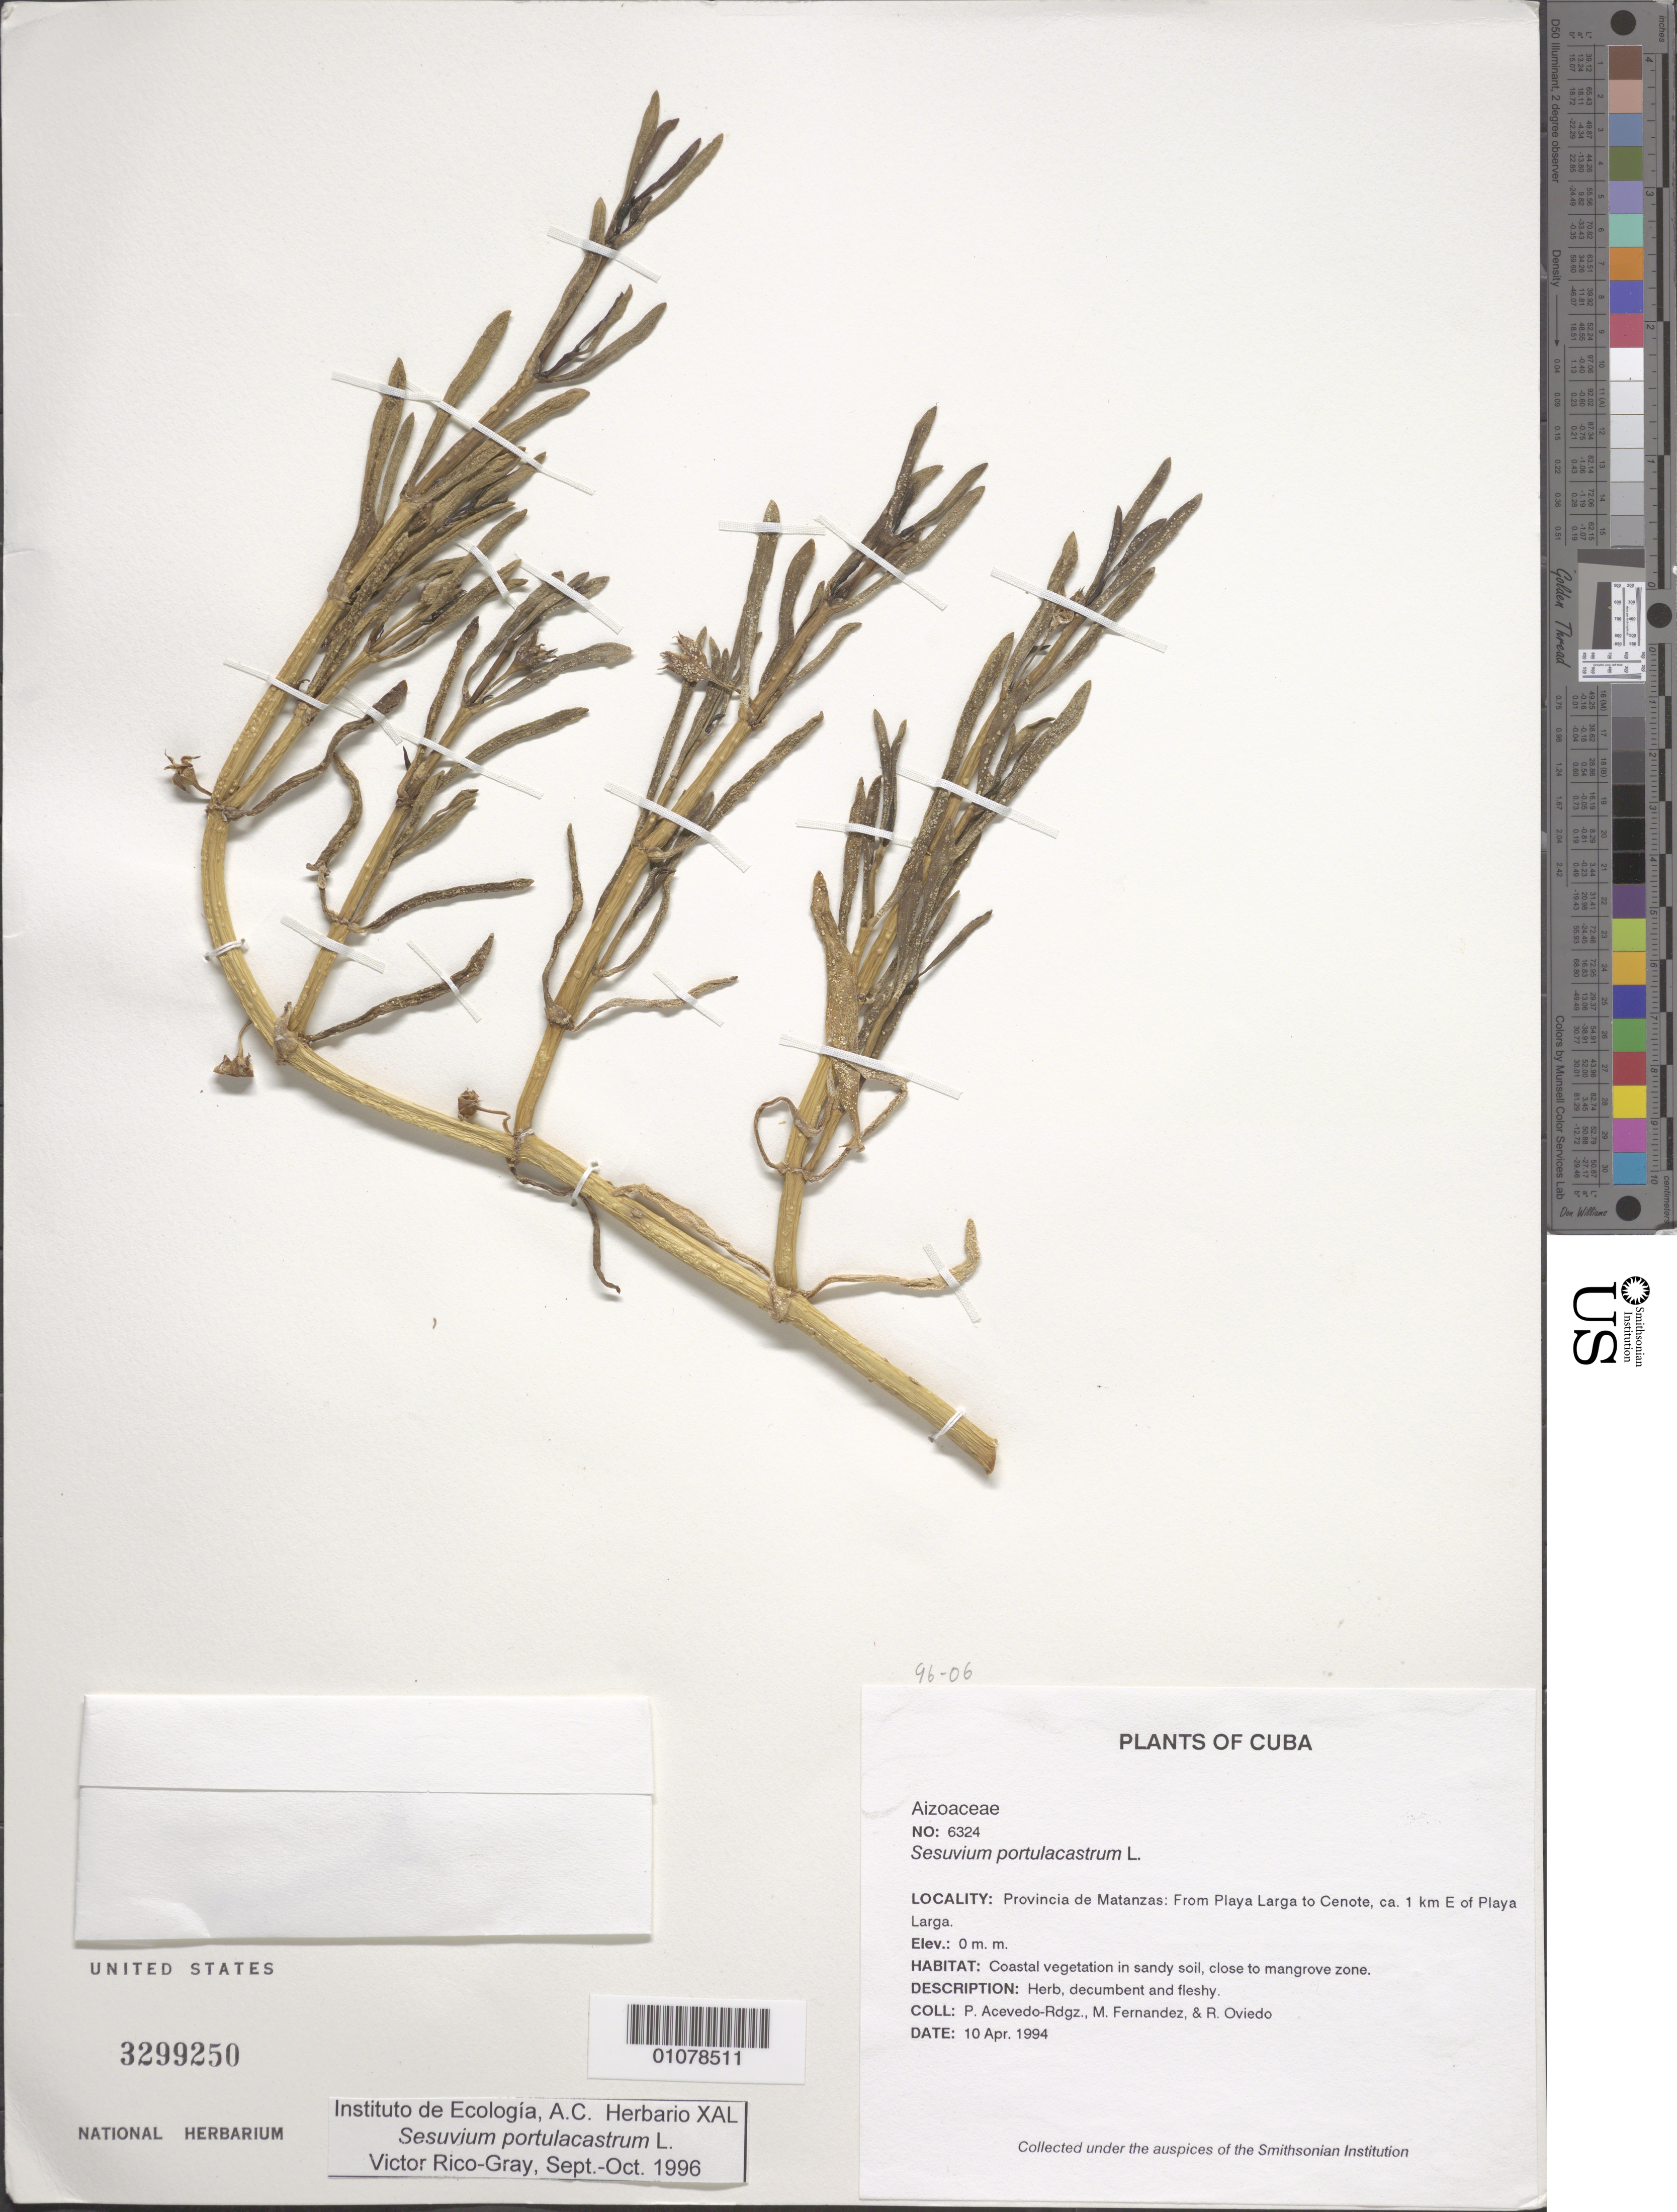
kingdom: Plantae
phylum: Tracheophyta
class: Magnoliopsida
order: Caryophyllales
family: Aizoaceae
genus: Sesuvium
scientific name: Sesuvium portulacastrum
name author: (L.) L.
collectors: P. Acevedo-Rodr., M. Fernández & R. Oviedo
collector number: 6324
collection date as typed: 10 Apr 1994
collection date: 1994-04-10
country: Cuba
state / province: Matanzas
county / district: Municipio de Ciénaga de Zapata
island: Cuba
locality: Provincia de Mantanzas: From Playa Larga to Cenote, ca 1 km E of Playa Larga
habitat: Coastal vegetation in sandy soil, clost to mangrove zone.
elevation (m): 0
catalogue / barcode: US 3299250